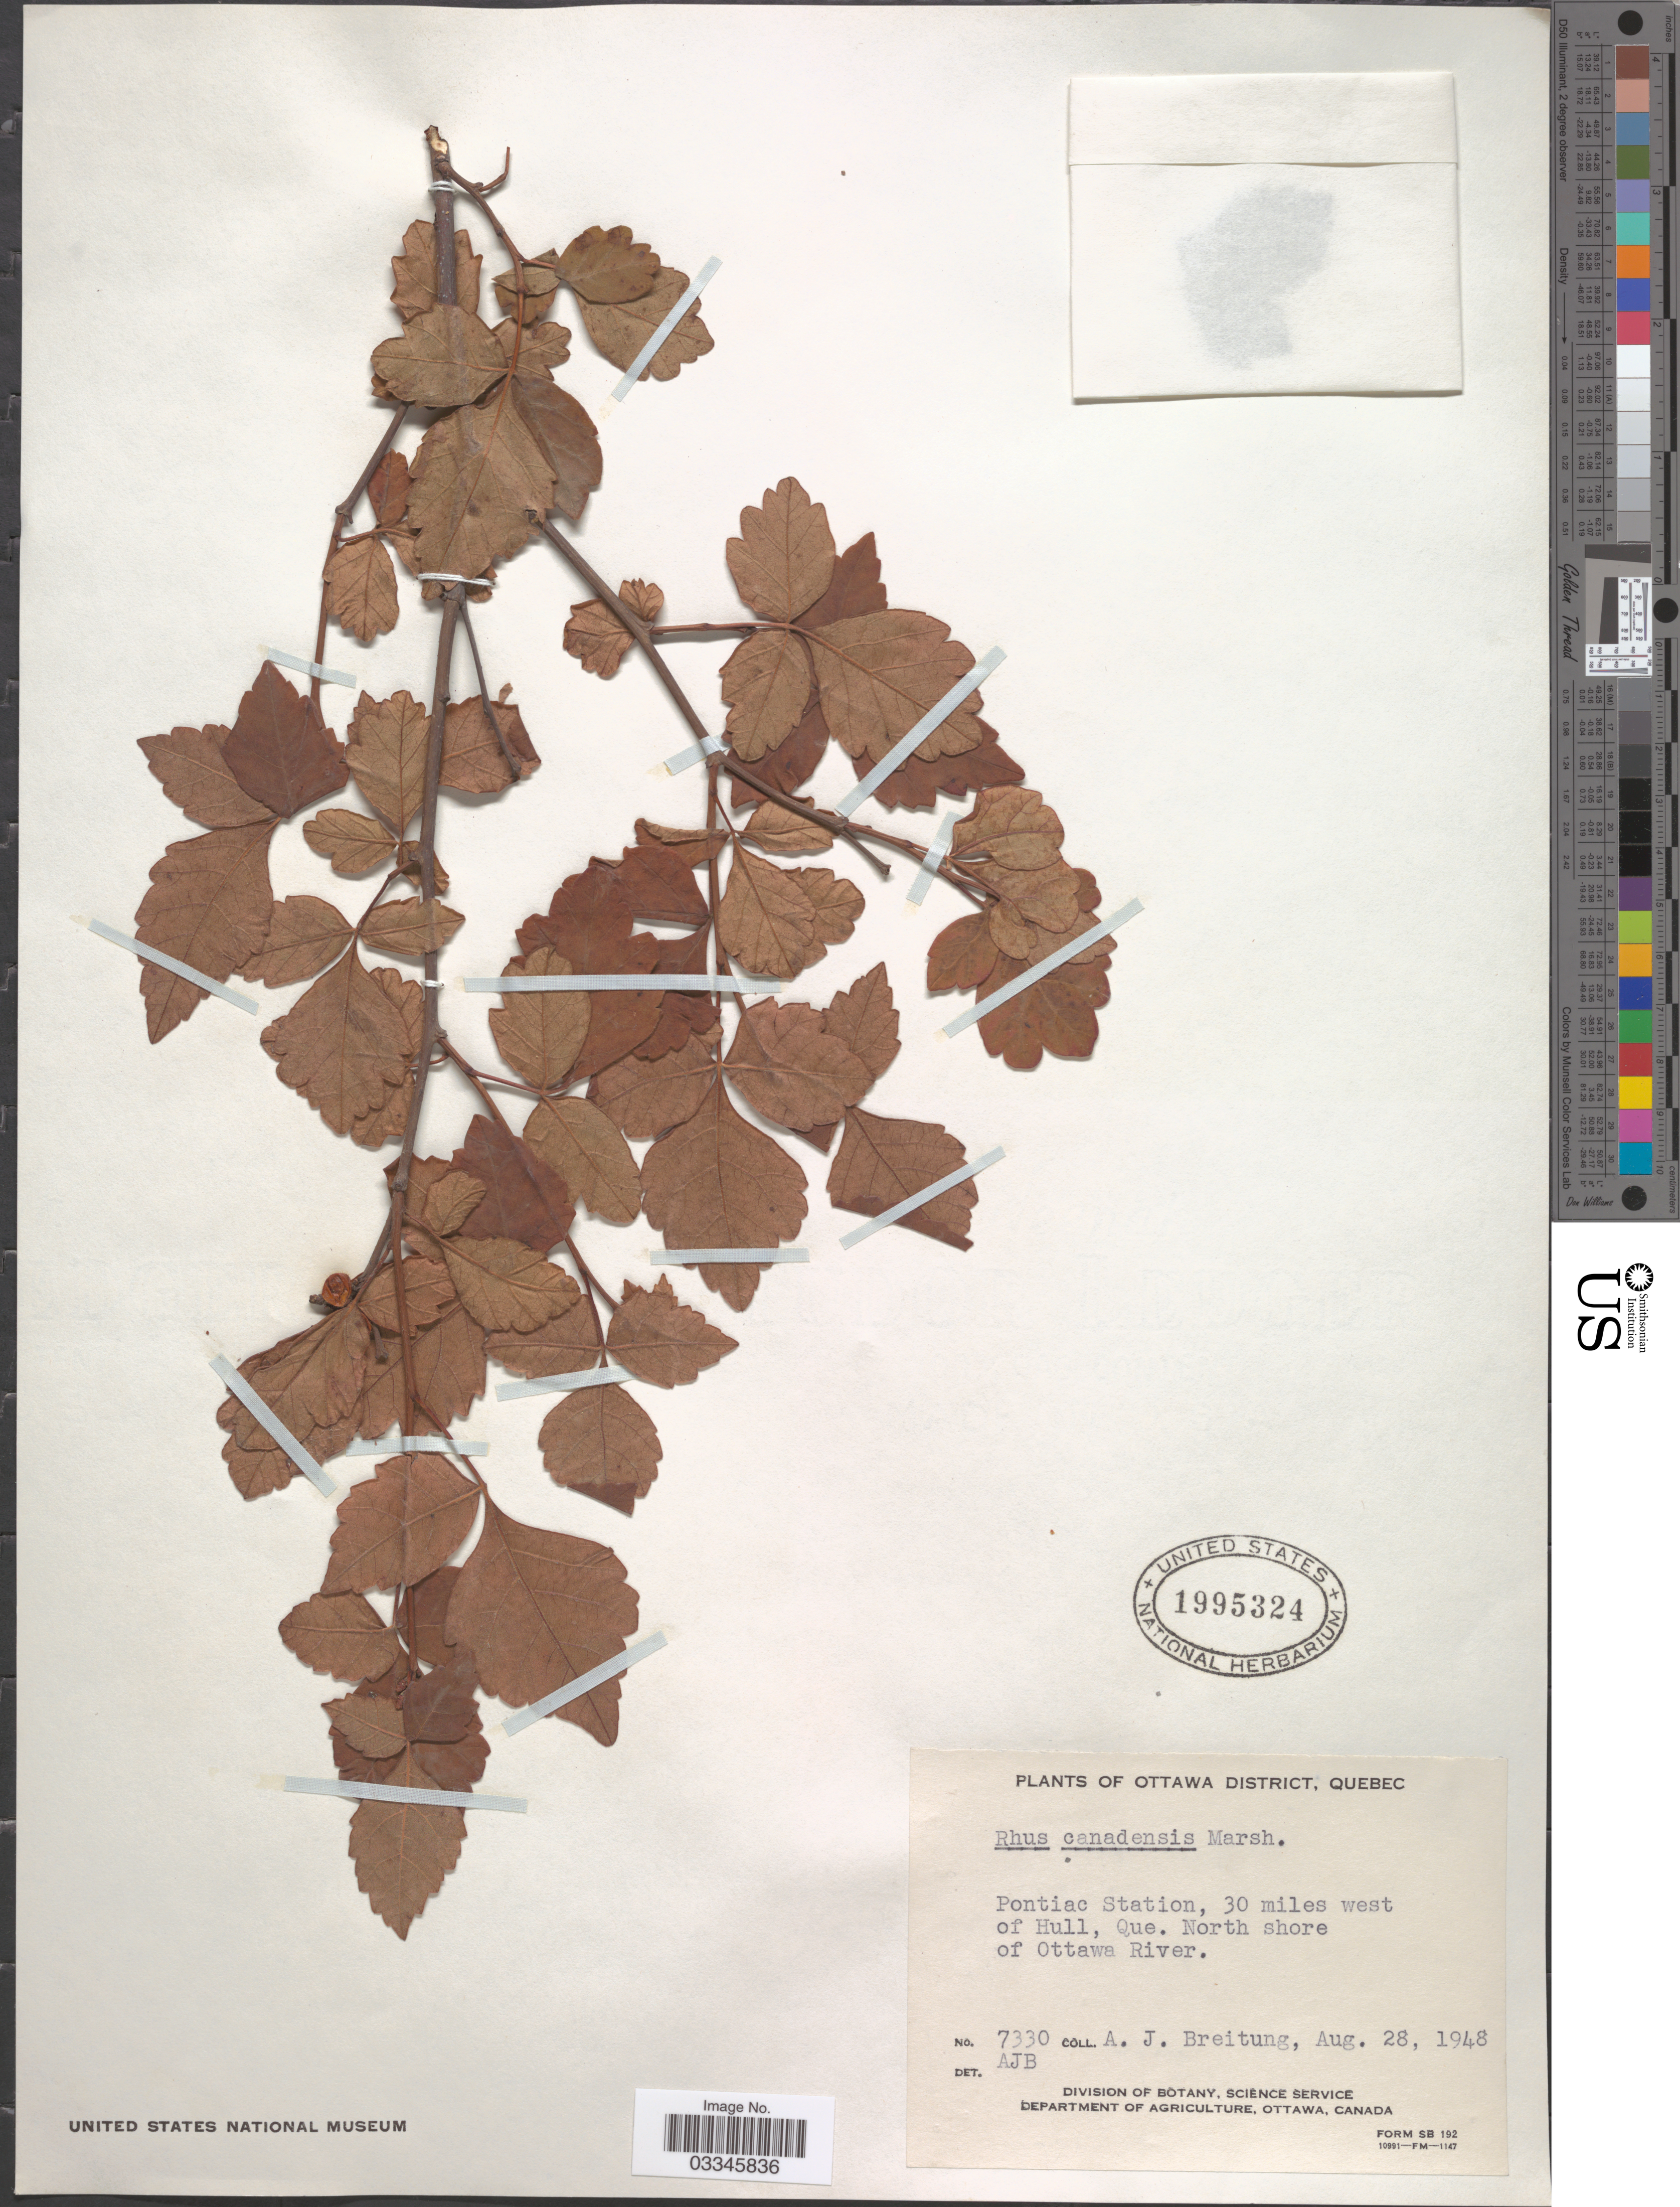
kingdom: Plantae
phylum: Tracheophyta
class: Magnoliopsida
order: Sapindales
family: Anacardiaceae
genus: Rhus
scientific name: Rhus crenata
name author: Thunb.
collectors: A. Breitung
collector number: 7330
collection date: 1948-08-28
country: Canada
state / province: Quebec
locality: Ottawa District. Pontiac Station, 30 miles west of Hull. North shore of Ottawa River.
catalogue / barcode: US 1995324